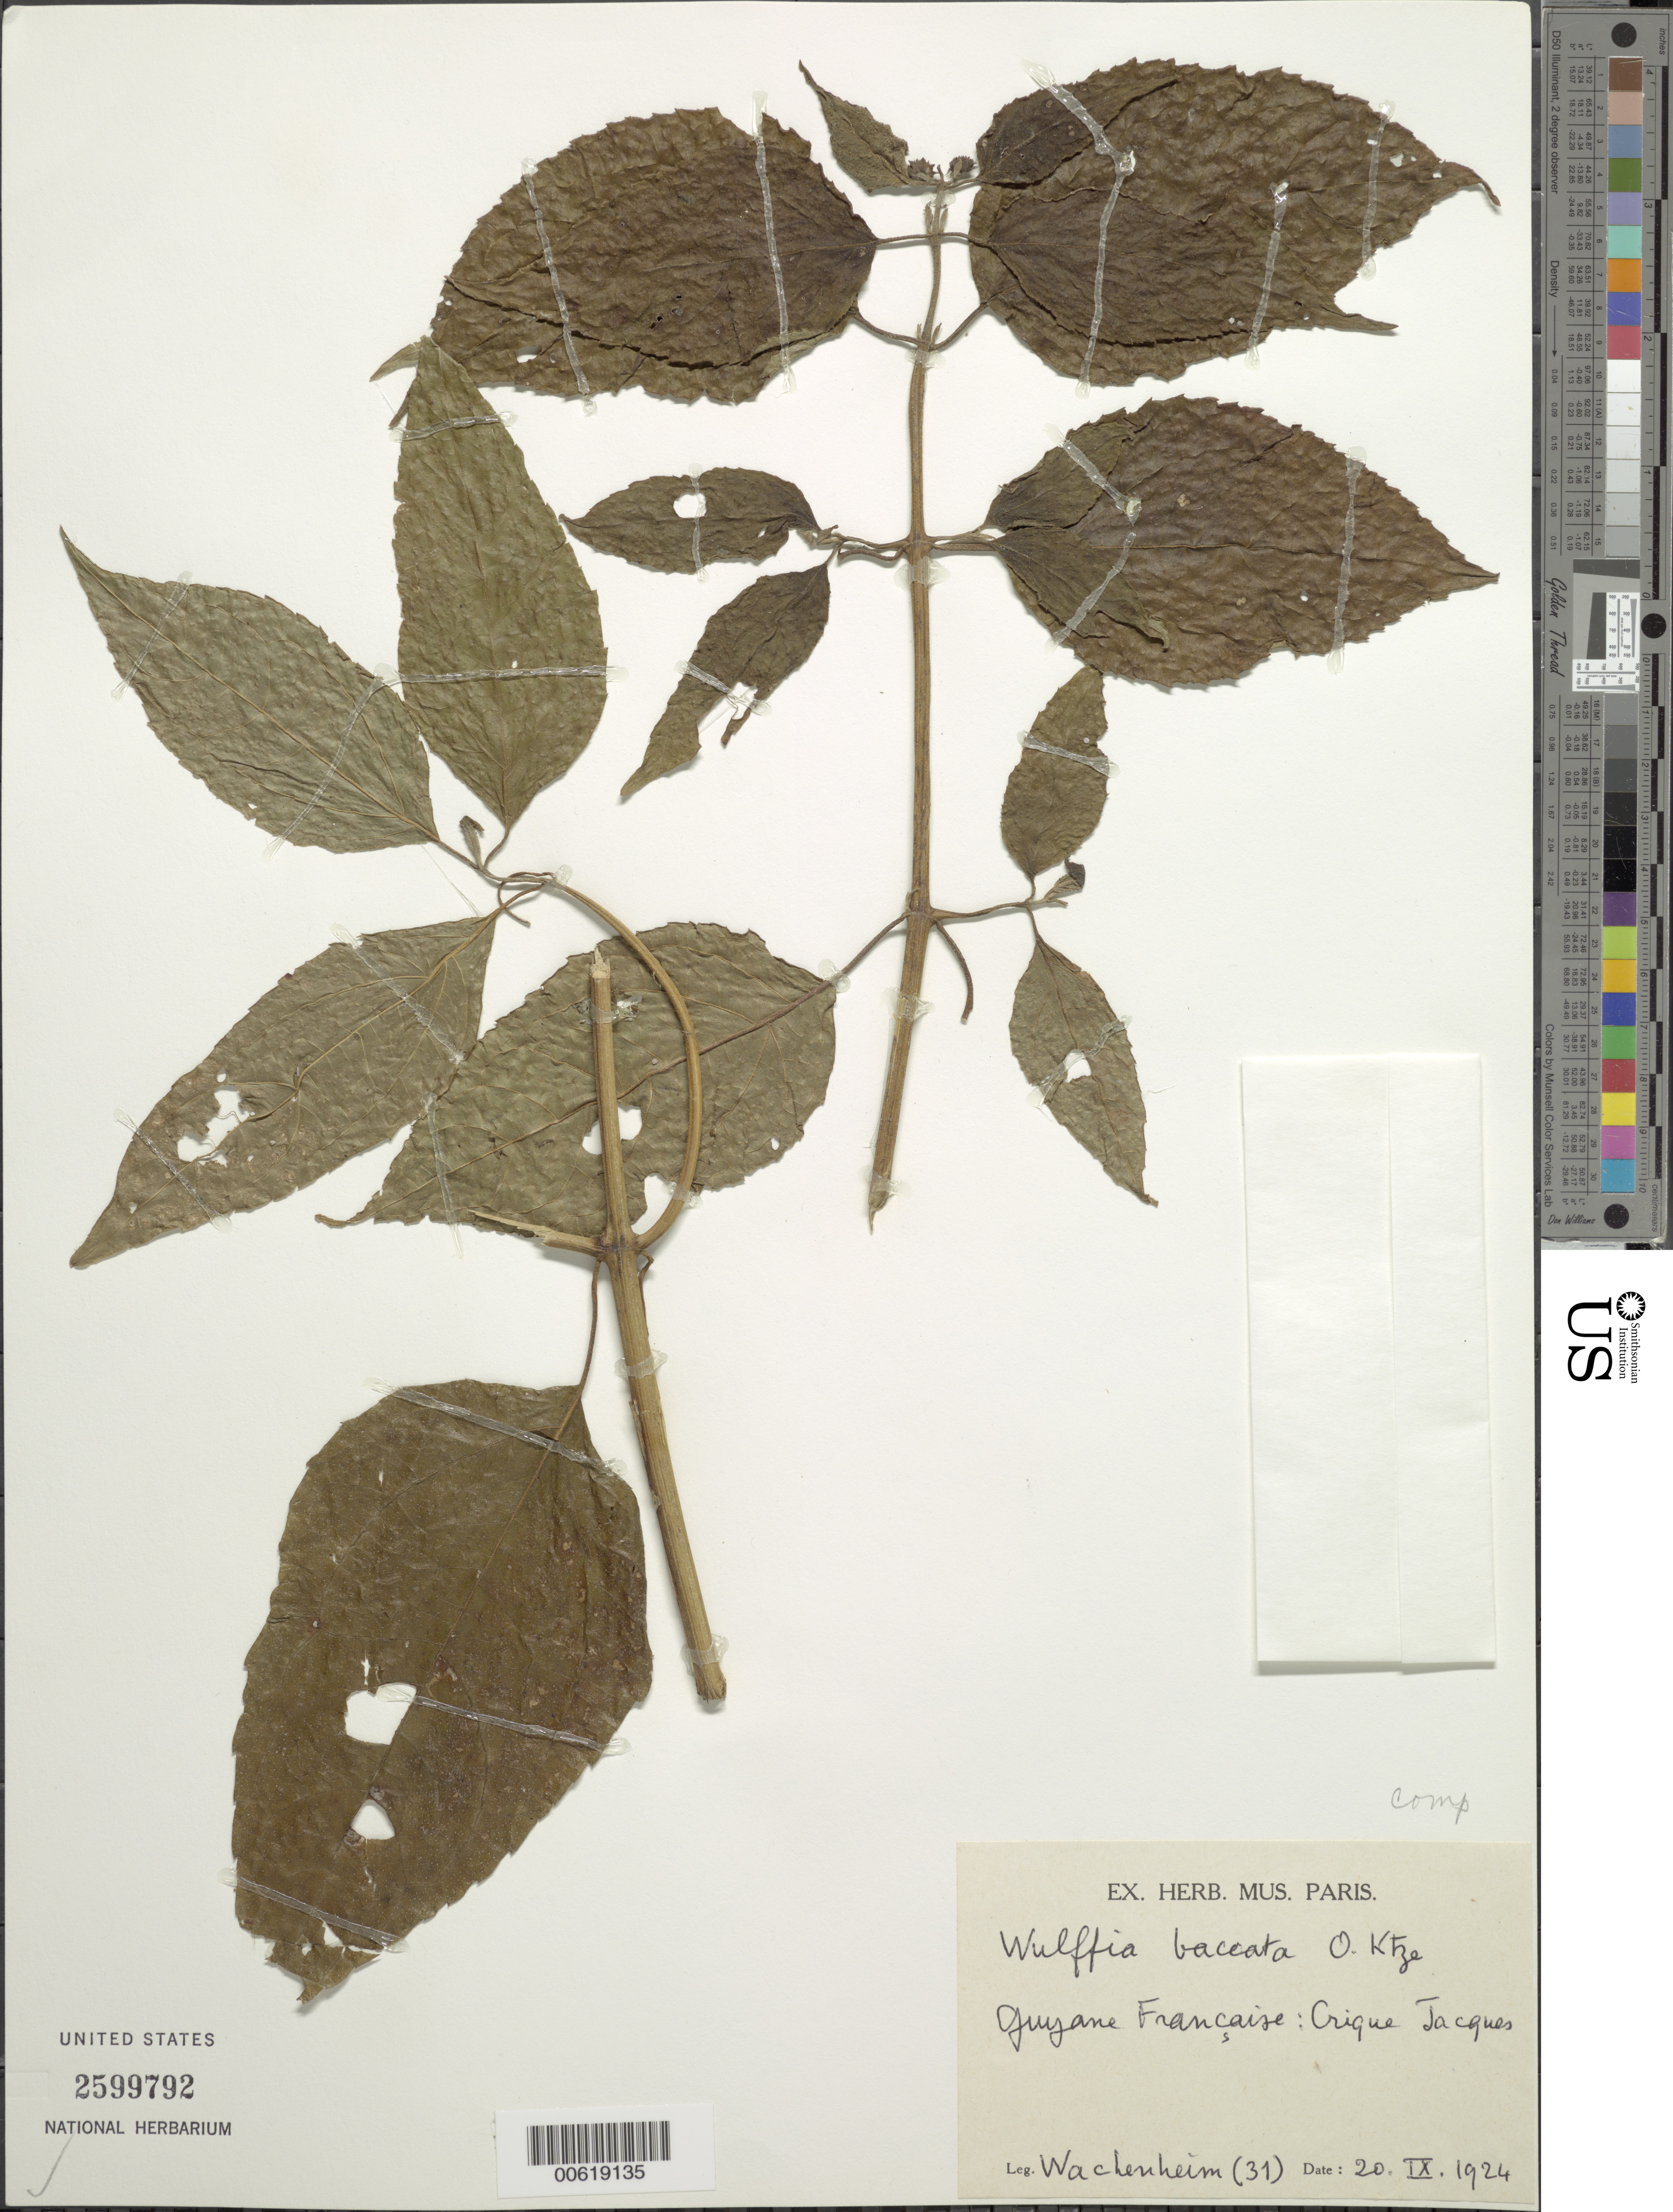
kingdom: Plantae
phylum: Tracheophyta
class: Magnoliopsida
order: Asterales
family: Asteraceae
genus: Wulffia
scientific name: Wulffia baccata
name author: (L. f.) Kuntze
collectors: G. Wachenheim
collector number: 31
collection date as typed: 20-Sep-24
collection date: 1924-09-20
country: French Guiana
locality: Crique Jacques, Bassin de la Mana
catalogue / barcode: US 2599792